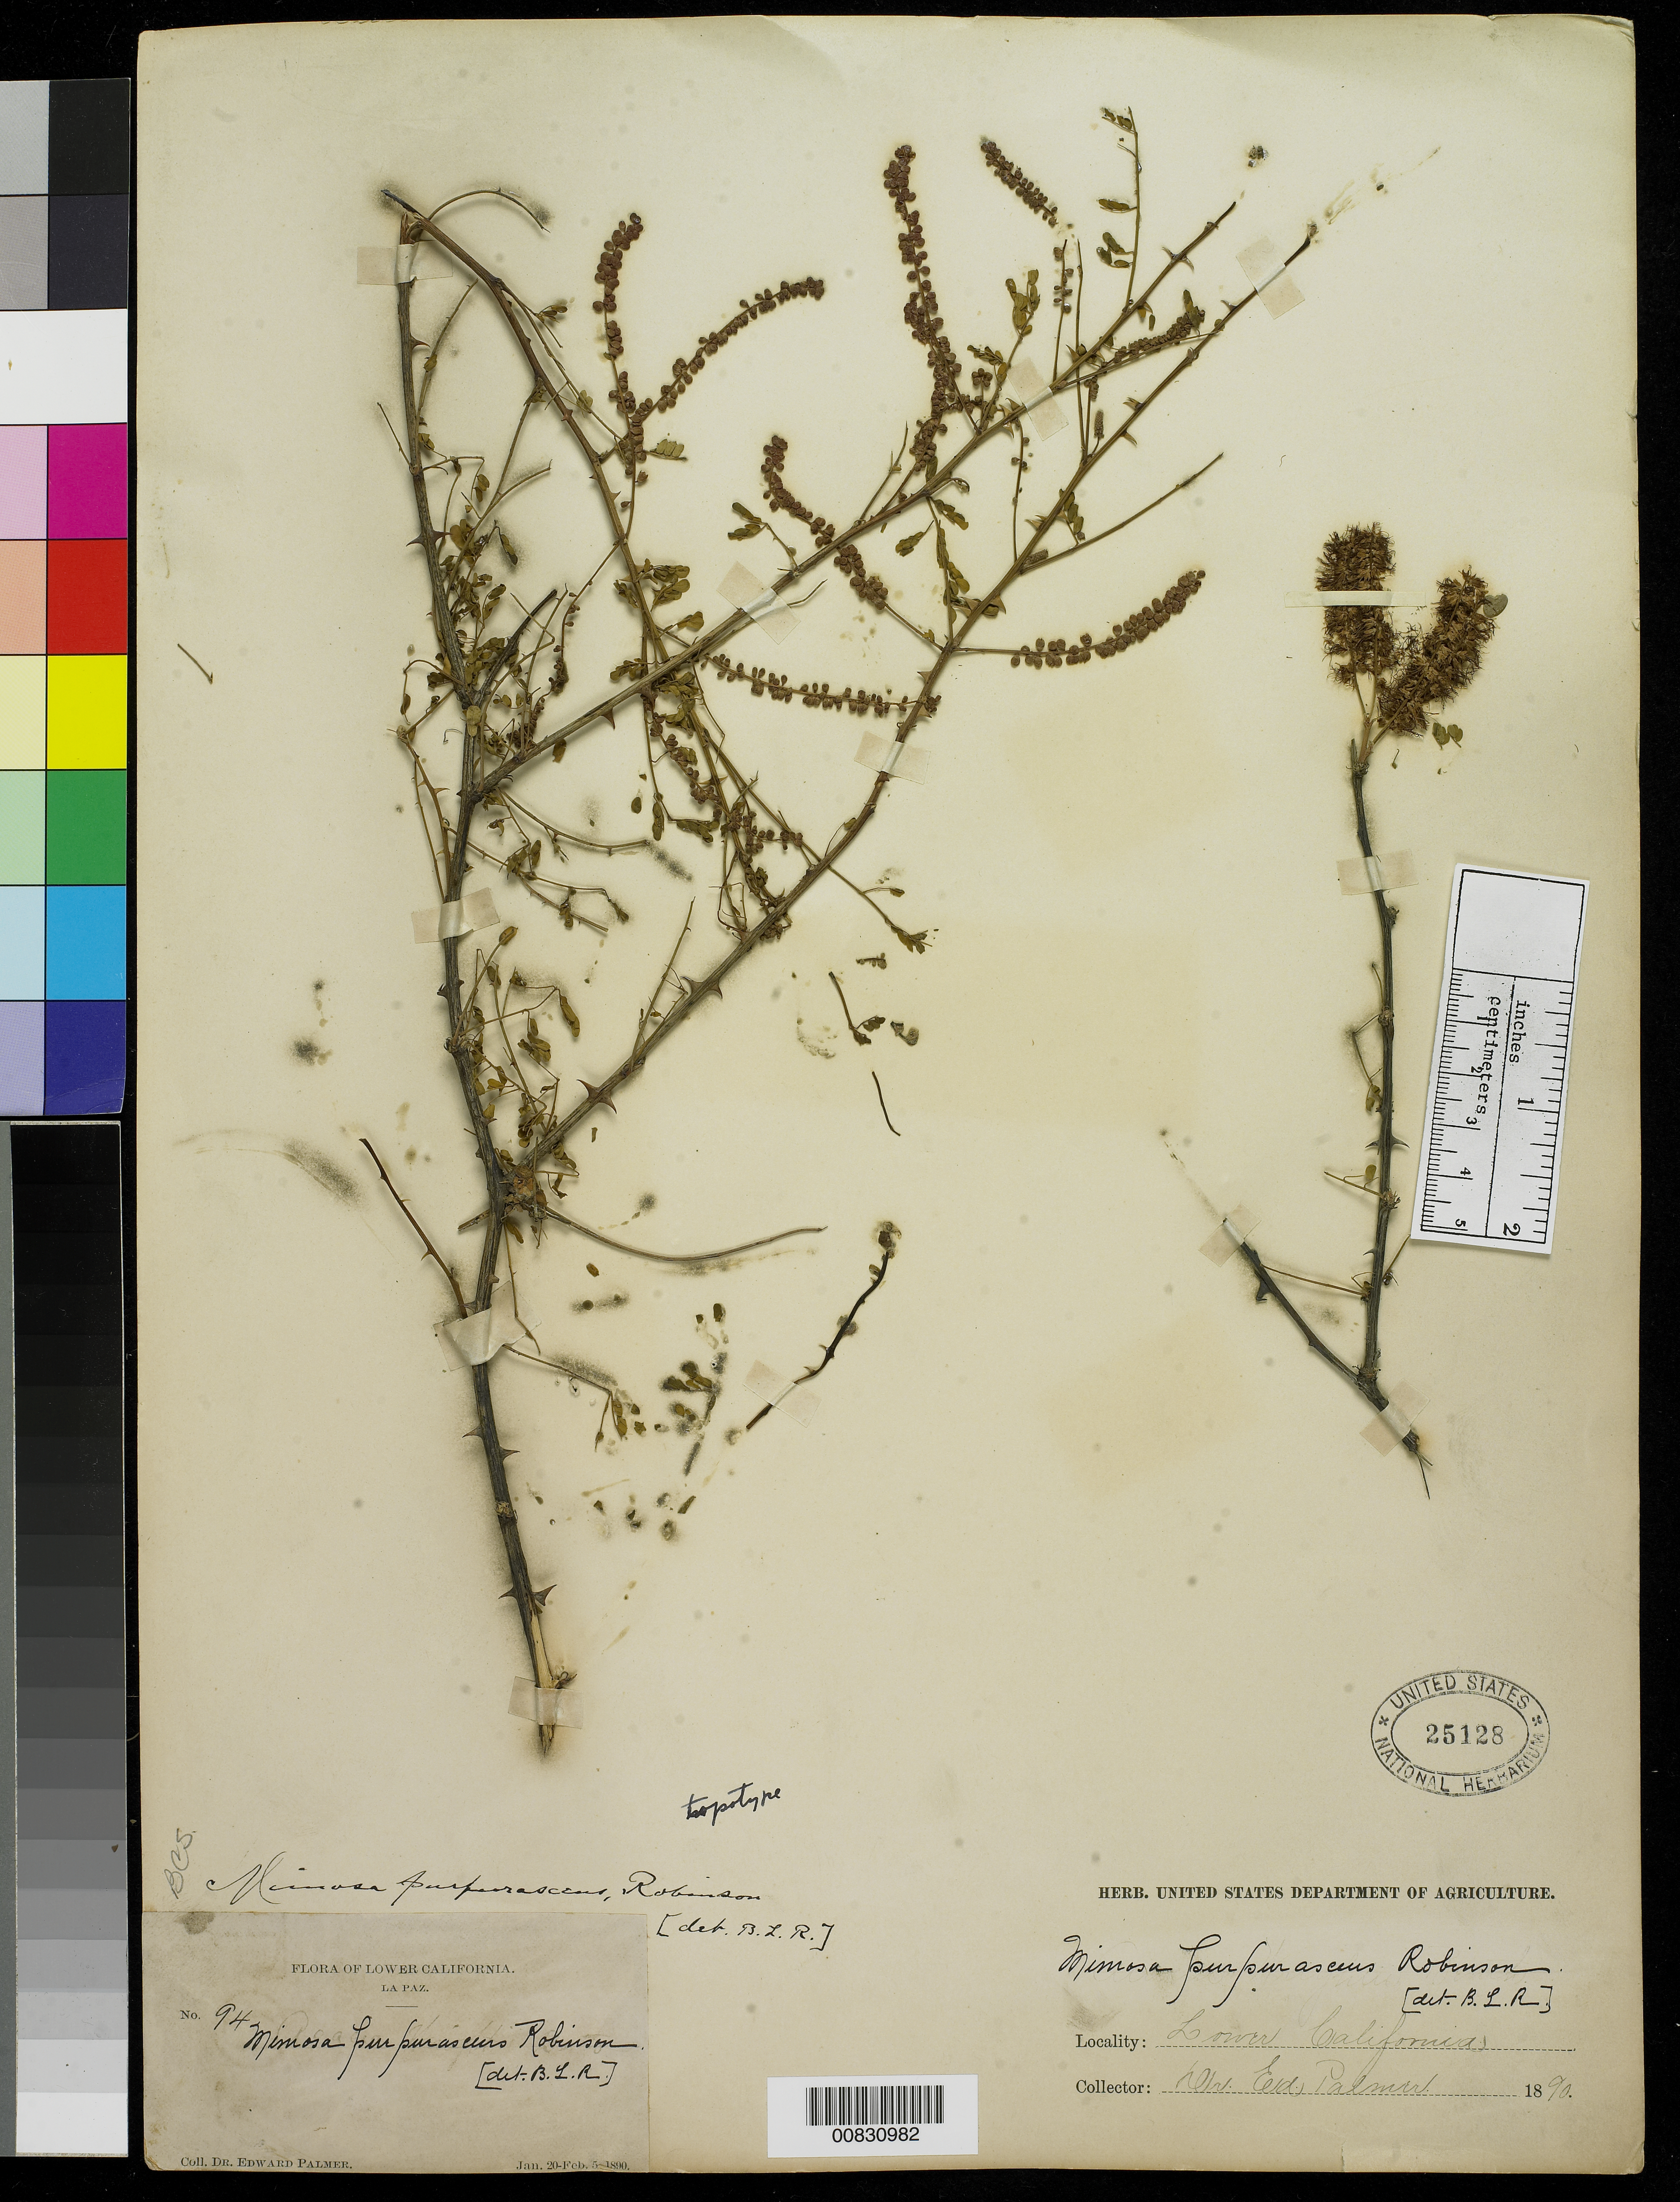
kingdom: Plantae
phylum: Tracheophyta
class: Magnoliopsida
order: Fabales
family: Fabaceae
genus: Mimosa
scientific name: Mimosa purpurascens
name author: B.L. Rob.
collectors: E. Palmer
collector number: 94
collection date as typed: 20 Jan 1890 to 05 Feb 1890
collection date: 1890-01-20/1890-02-05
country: Mexico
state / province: Baja California Sur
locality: La Paz, Baja California Sur.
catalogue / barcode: US 25128